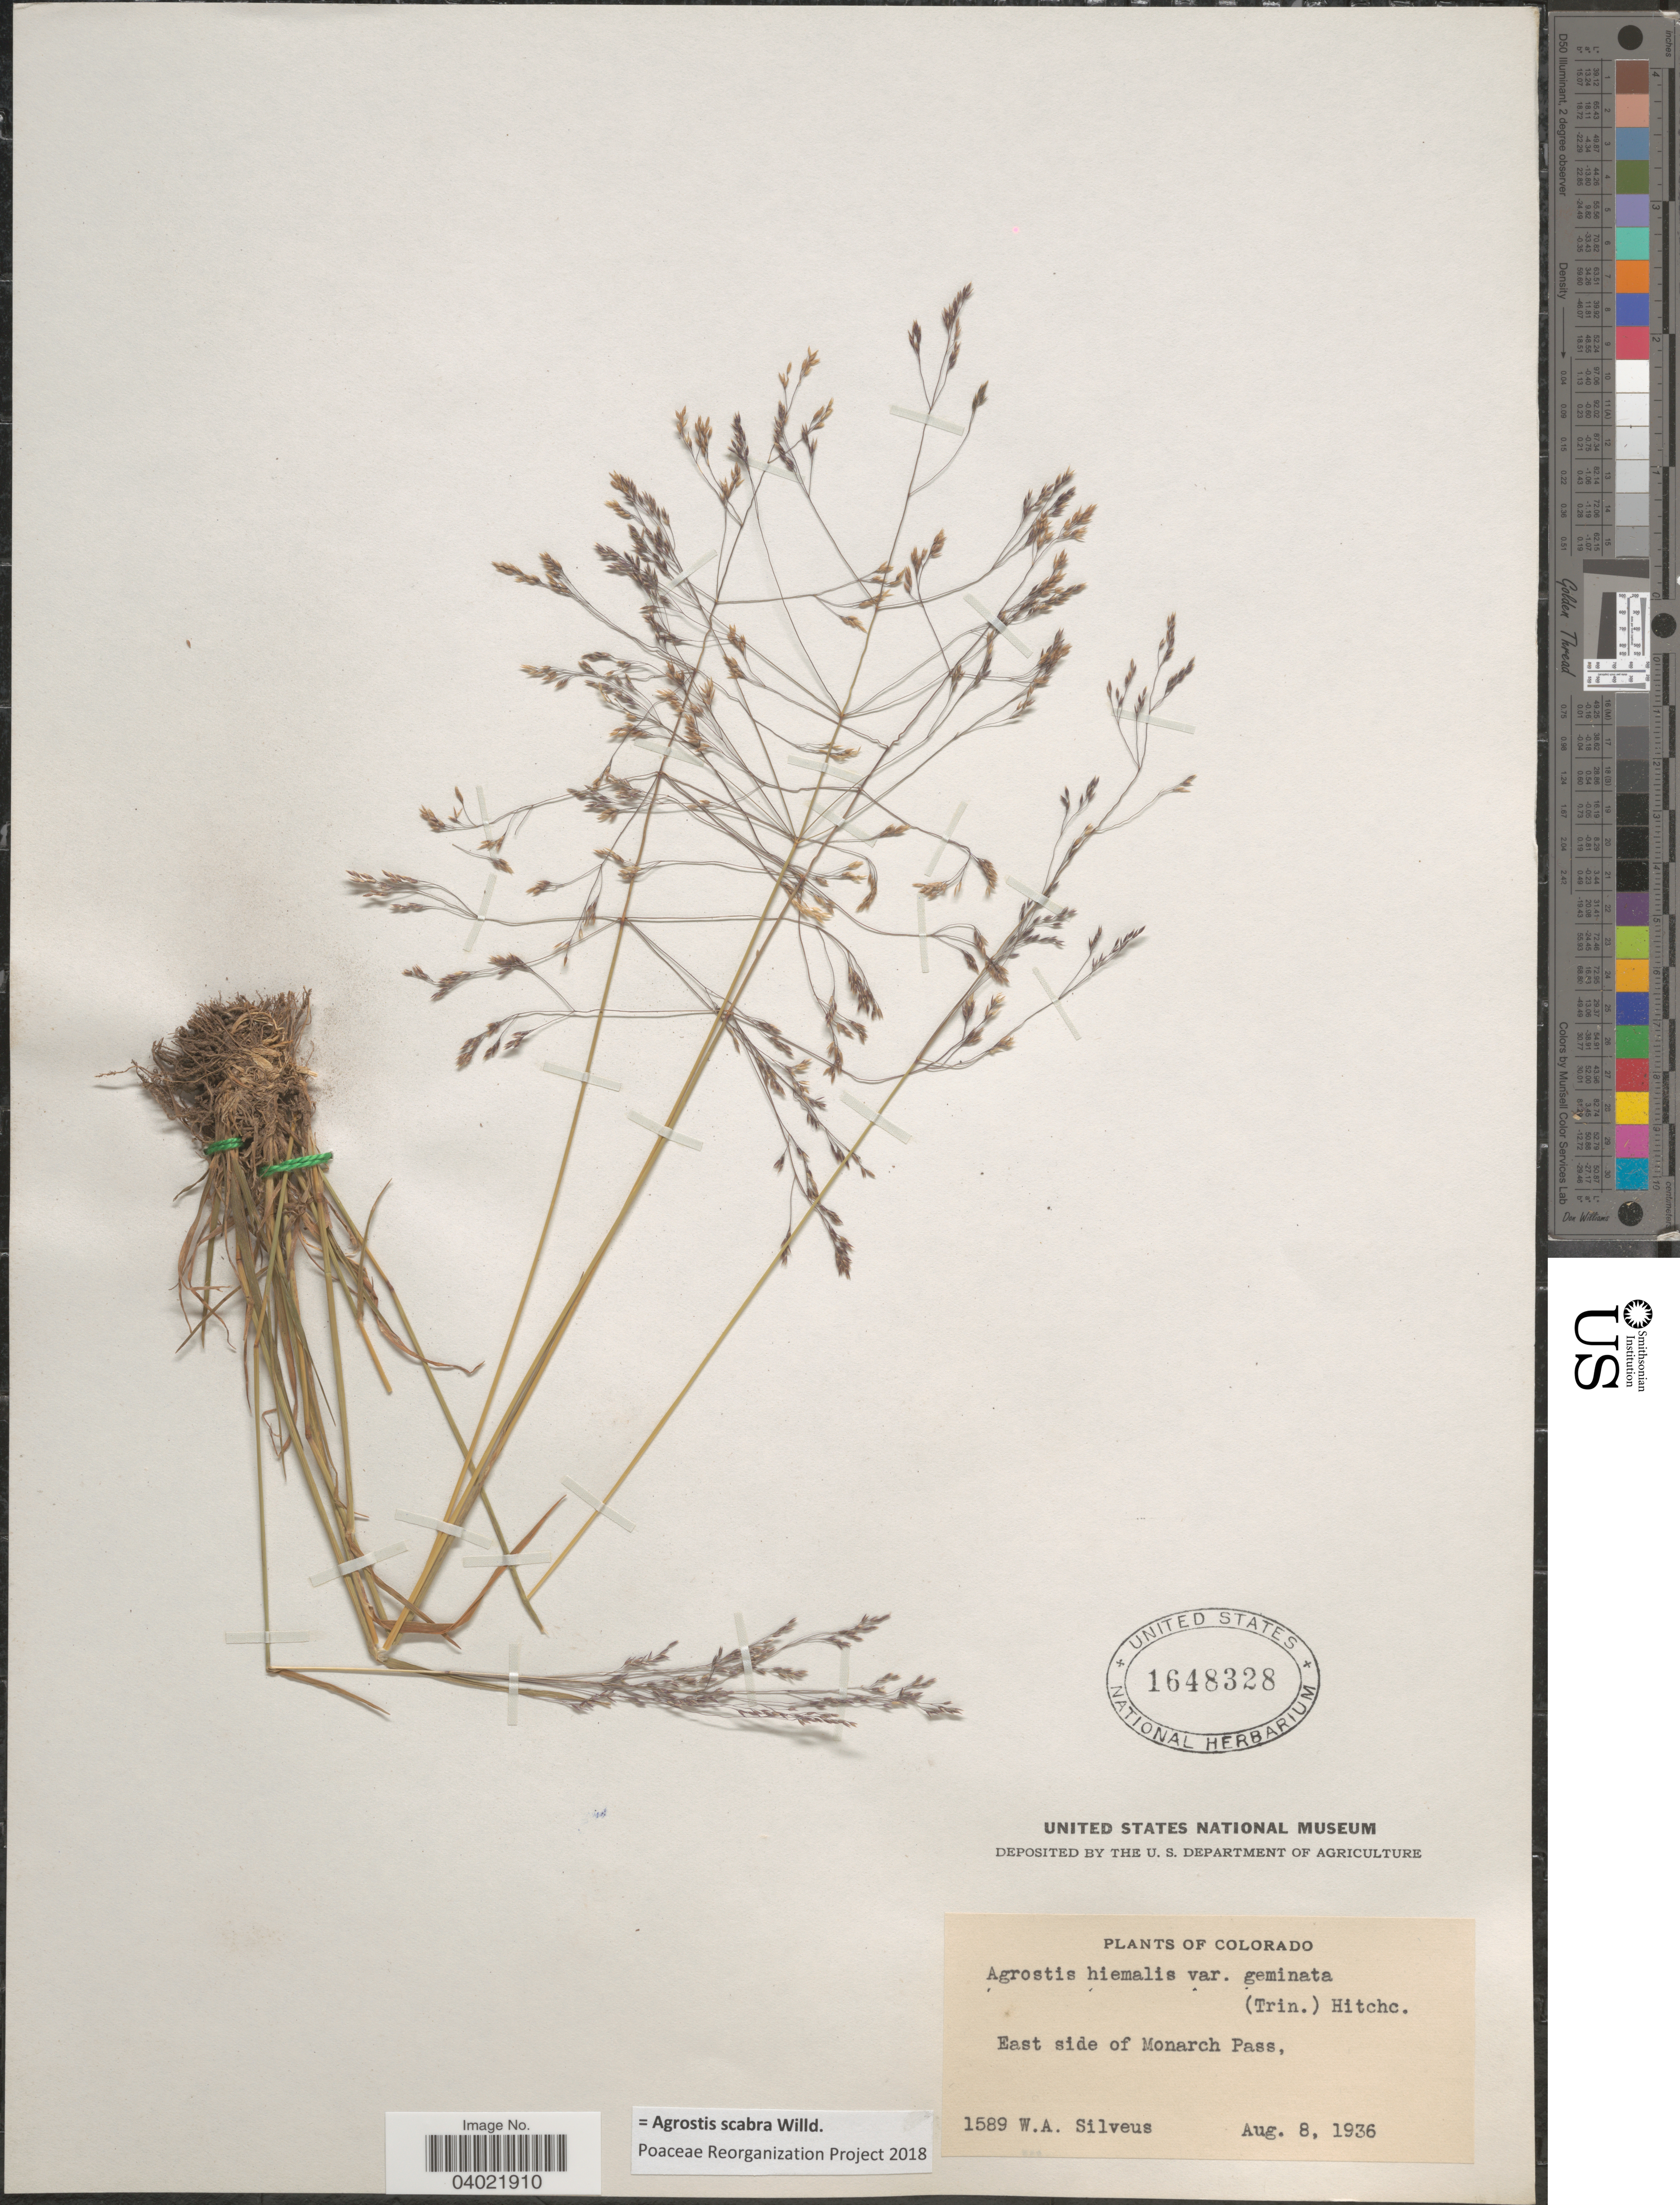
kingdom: Plantae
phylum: Tracheophyta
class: Liliopsida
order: Poales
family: Poaceae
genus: Agrostis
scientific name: Agrostis scabra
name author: Willd.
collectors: W. Silveus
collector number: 1589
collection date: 1936-08-08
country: United States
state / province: Colorado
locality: East side of Monarch Pass.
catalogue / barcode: US 1648328